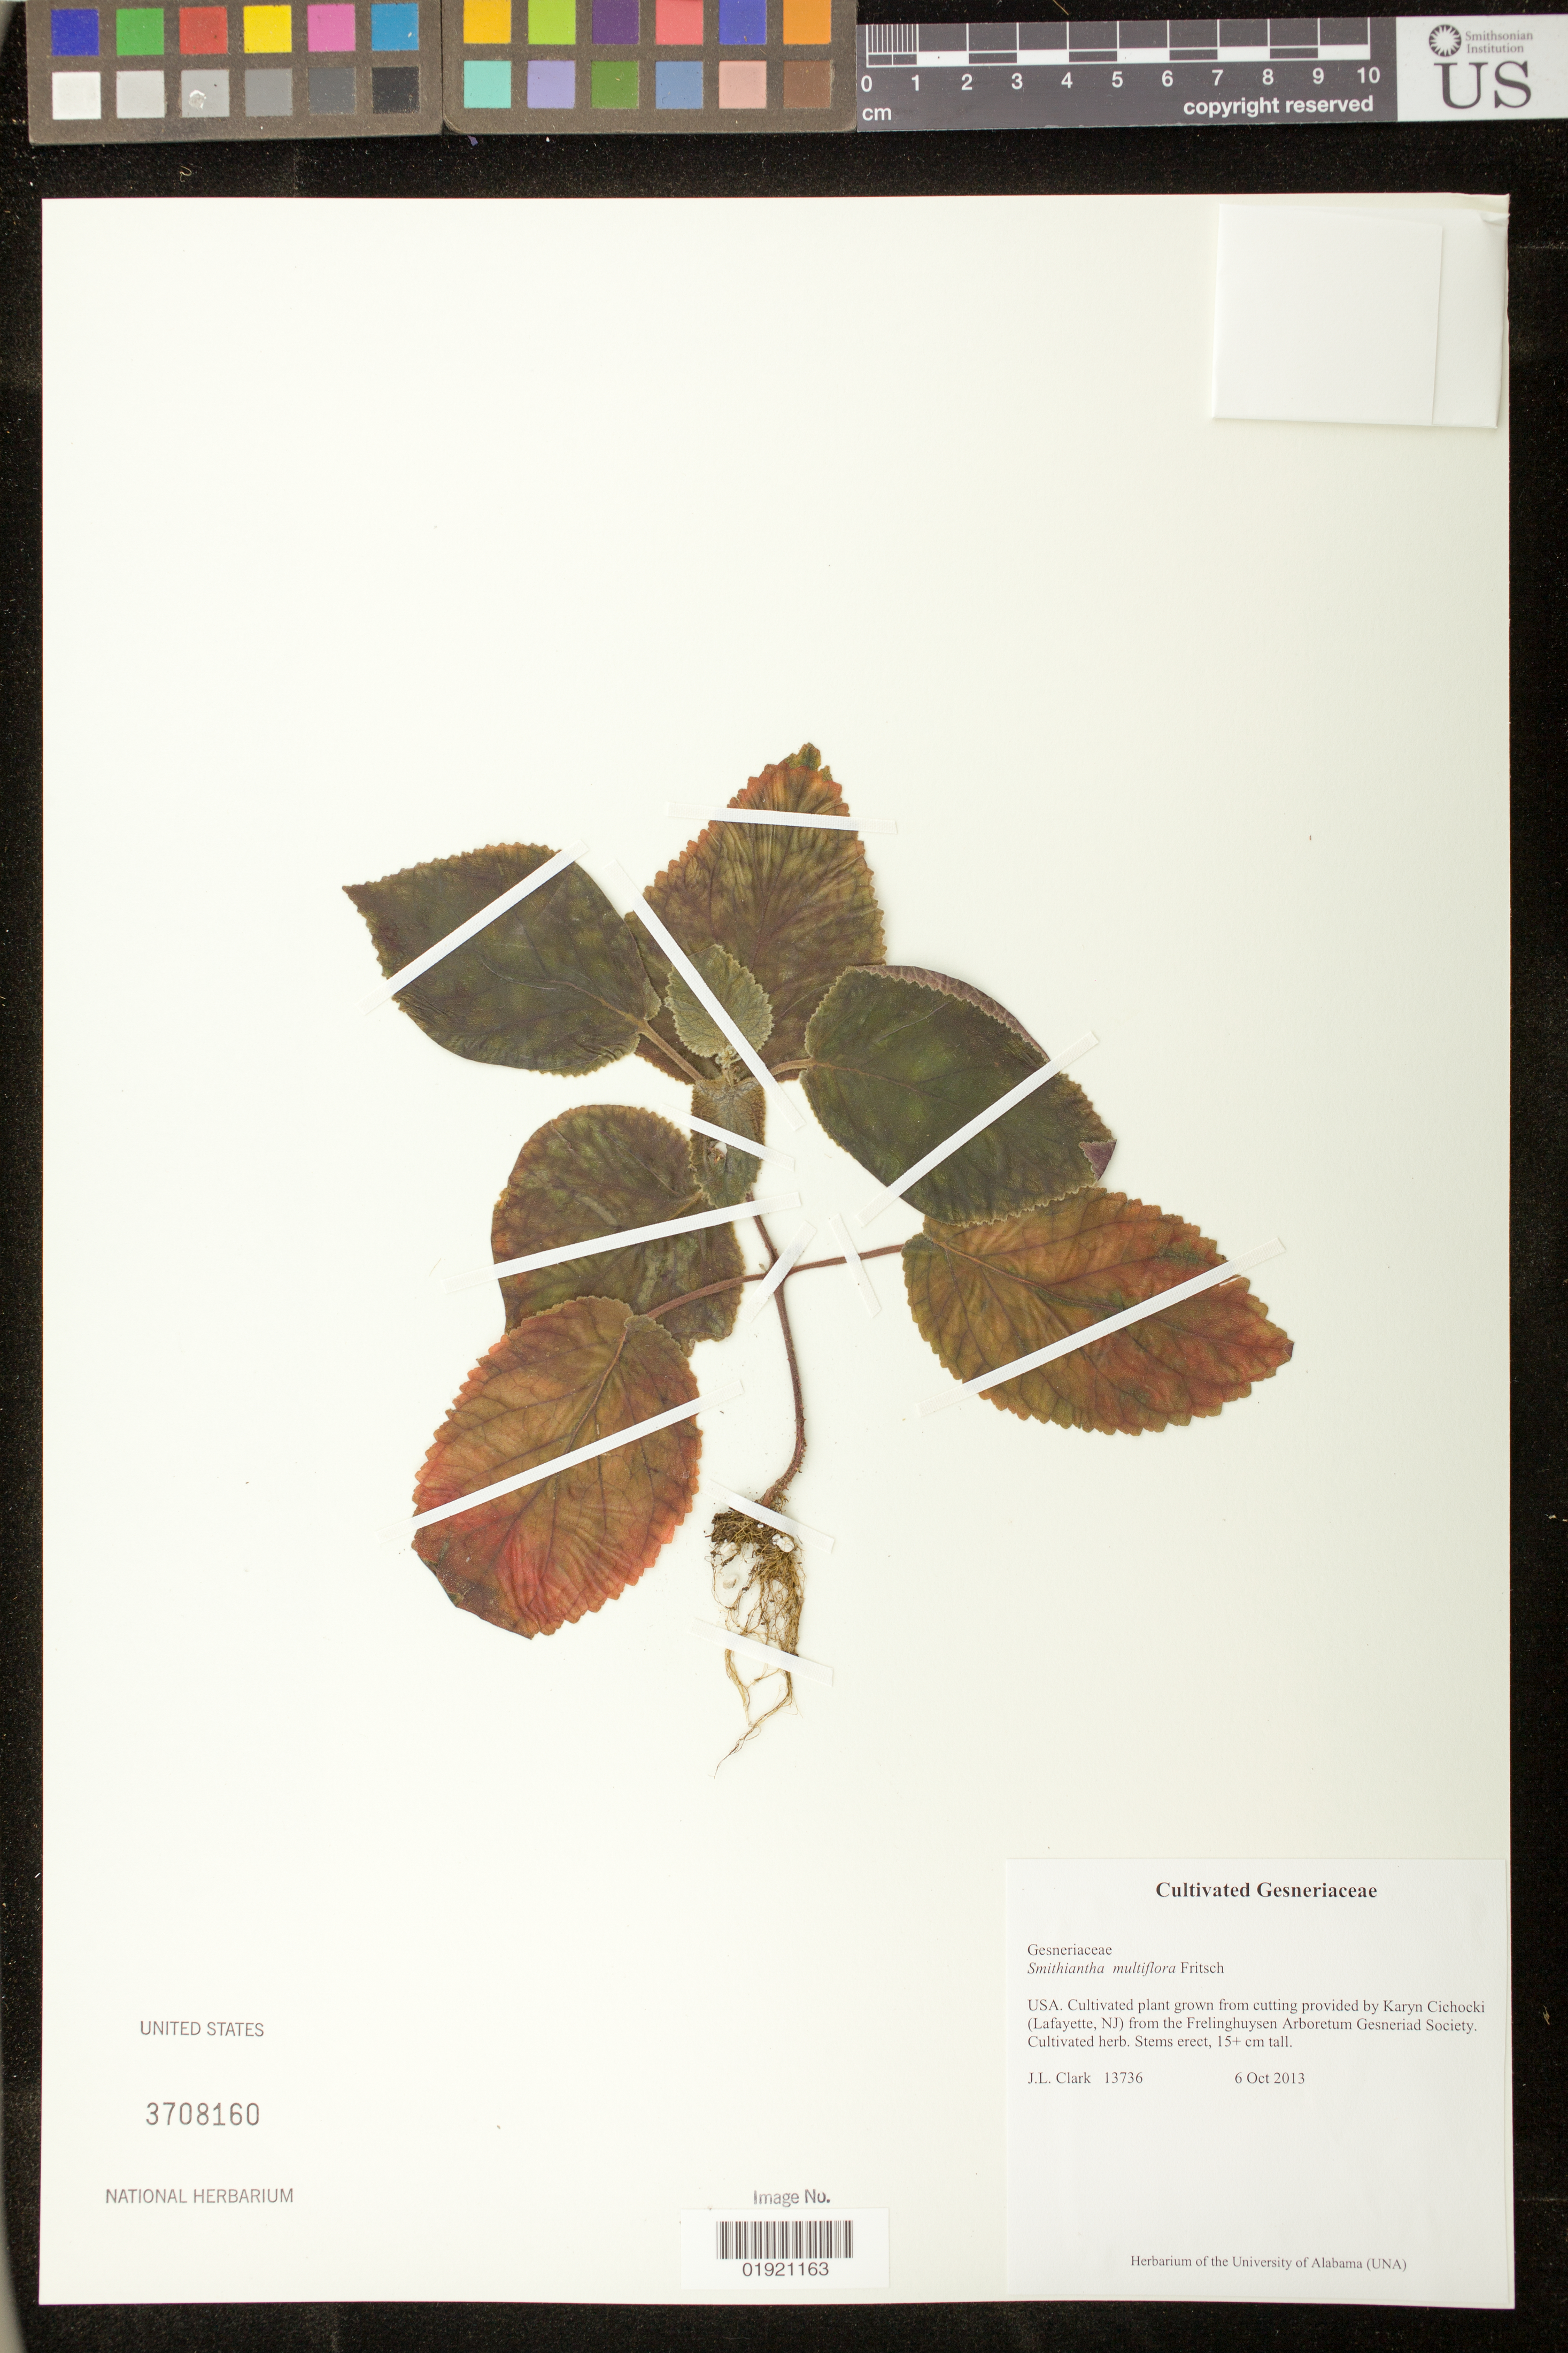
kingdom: Plantae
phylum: Tracheophyta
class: Magnoliopsida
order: Lamiales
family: Gesneriaceae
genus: Smithiantha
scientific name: Smithiantha multiflora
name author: (M. Martens & Galeotti) Fritsch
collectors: J. L. Clark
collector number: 13736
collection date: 2013-10-06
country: United States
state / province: New Jersey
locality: Cultivated plant grown from cutting provided by karyn Cichocki (Lafayette, NJ) from the Frelinghuysen Arboretum Gesneriad Society.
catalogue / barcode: US 3708160